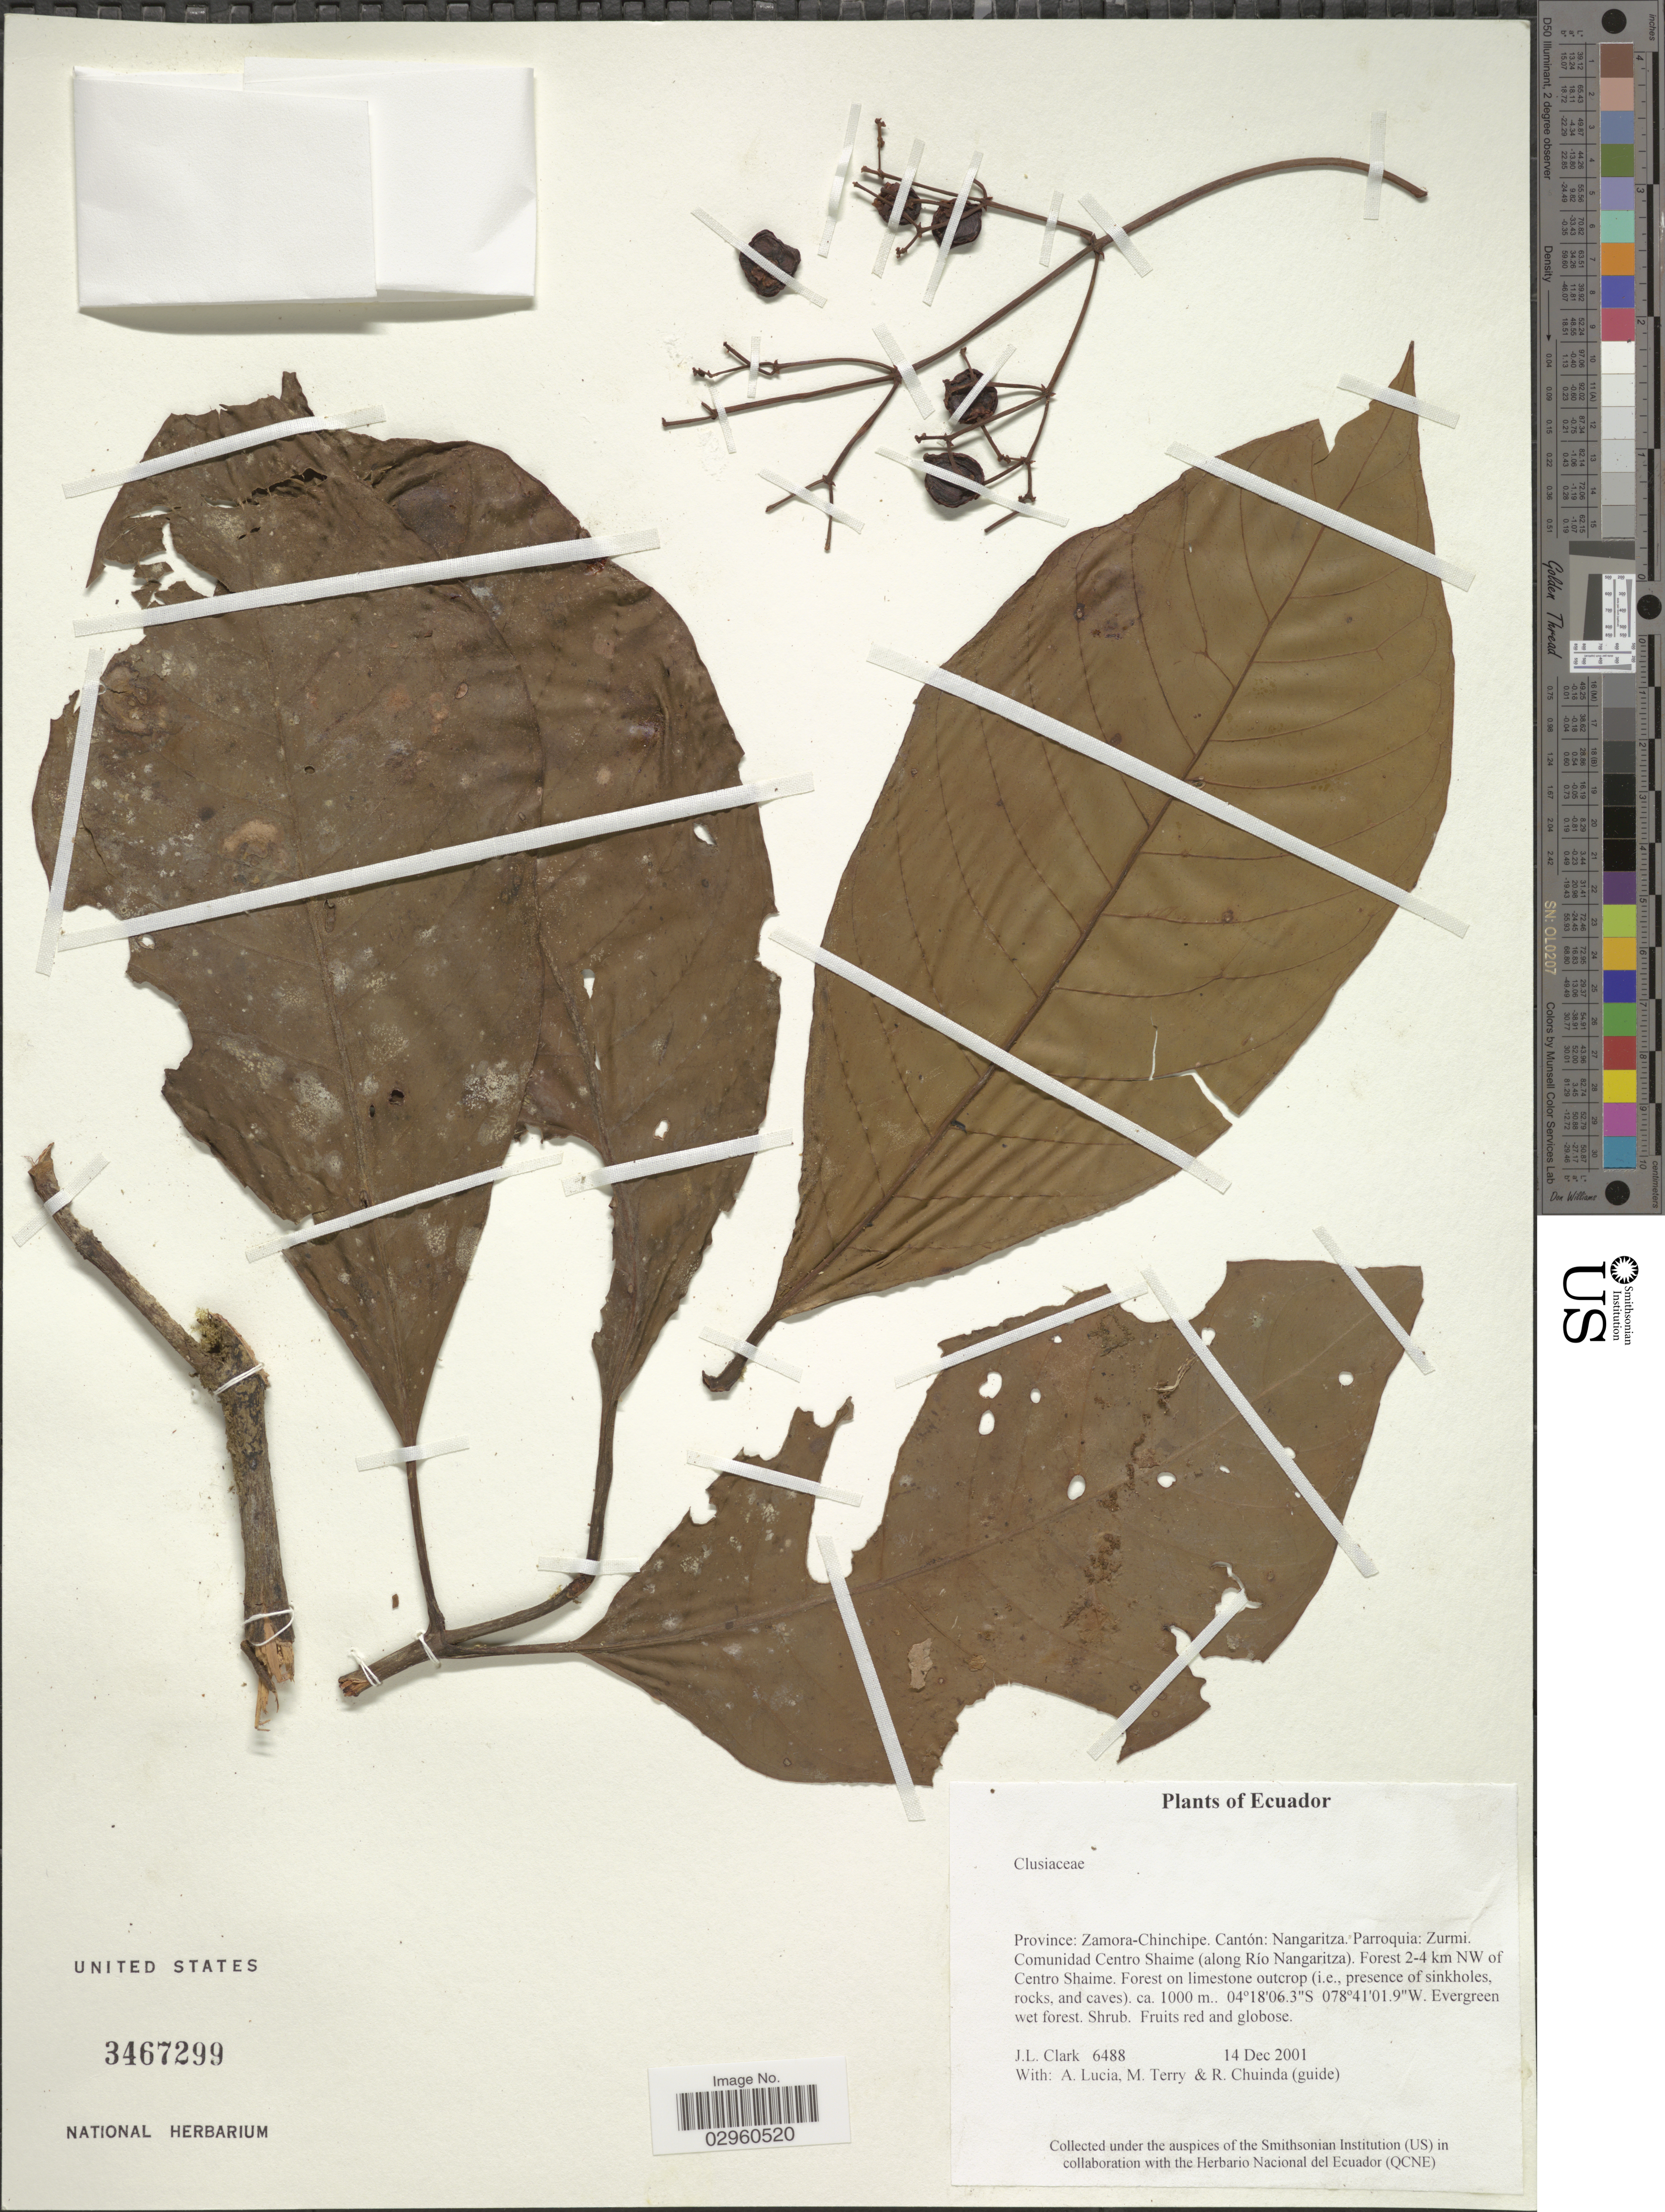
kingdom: Plantae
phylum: Tracheophyta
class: Magnoliopsida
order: Malpighiales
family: Clusiaceae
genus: Tovomitopsis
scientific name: Tovomitopsis sp.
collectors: J. L. Clark, A. Lucia, M. Terry & R. Chuinda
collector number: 6488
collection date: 2001-12-14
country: Ecuador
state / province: Zamora-Chinchipe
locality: Province: Zamora-Chinchipe. Cantón: Nangaritza. Parriquia: Zurmi. Comunidad Centro Shaime (along Río Nangaritza). Forest 2-4 km NW of Centro Shaime.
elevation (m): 1000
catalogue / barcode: US 3467299